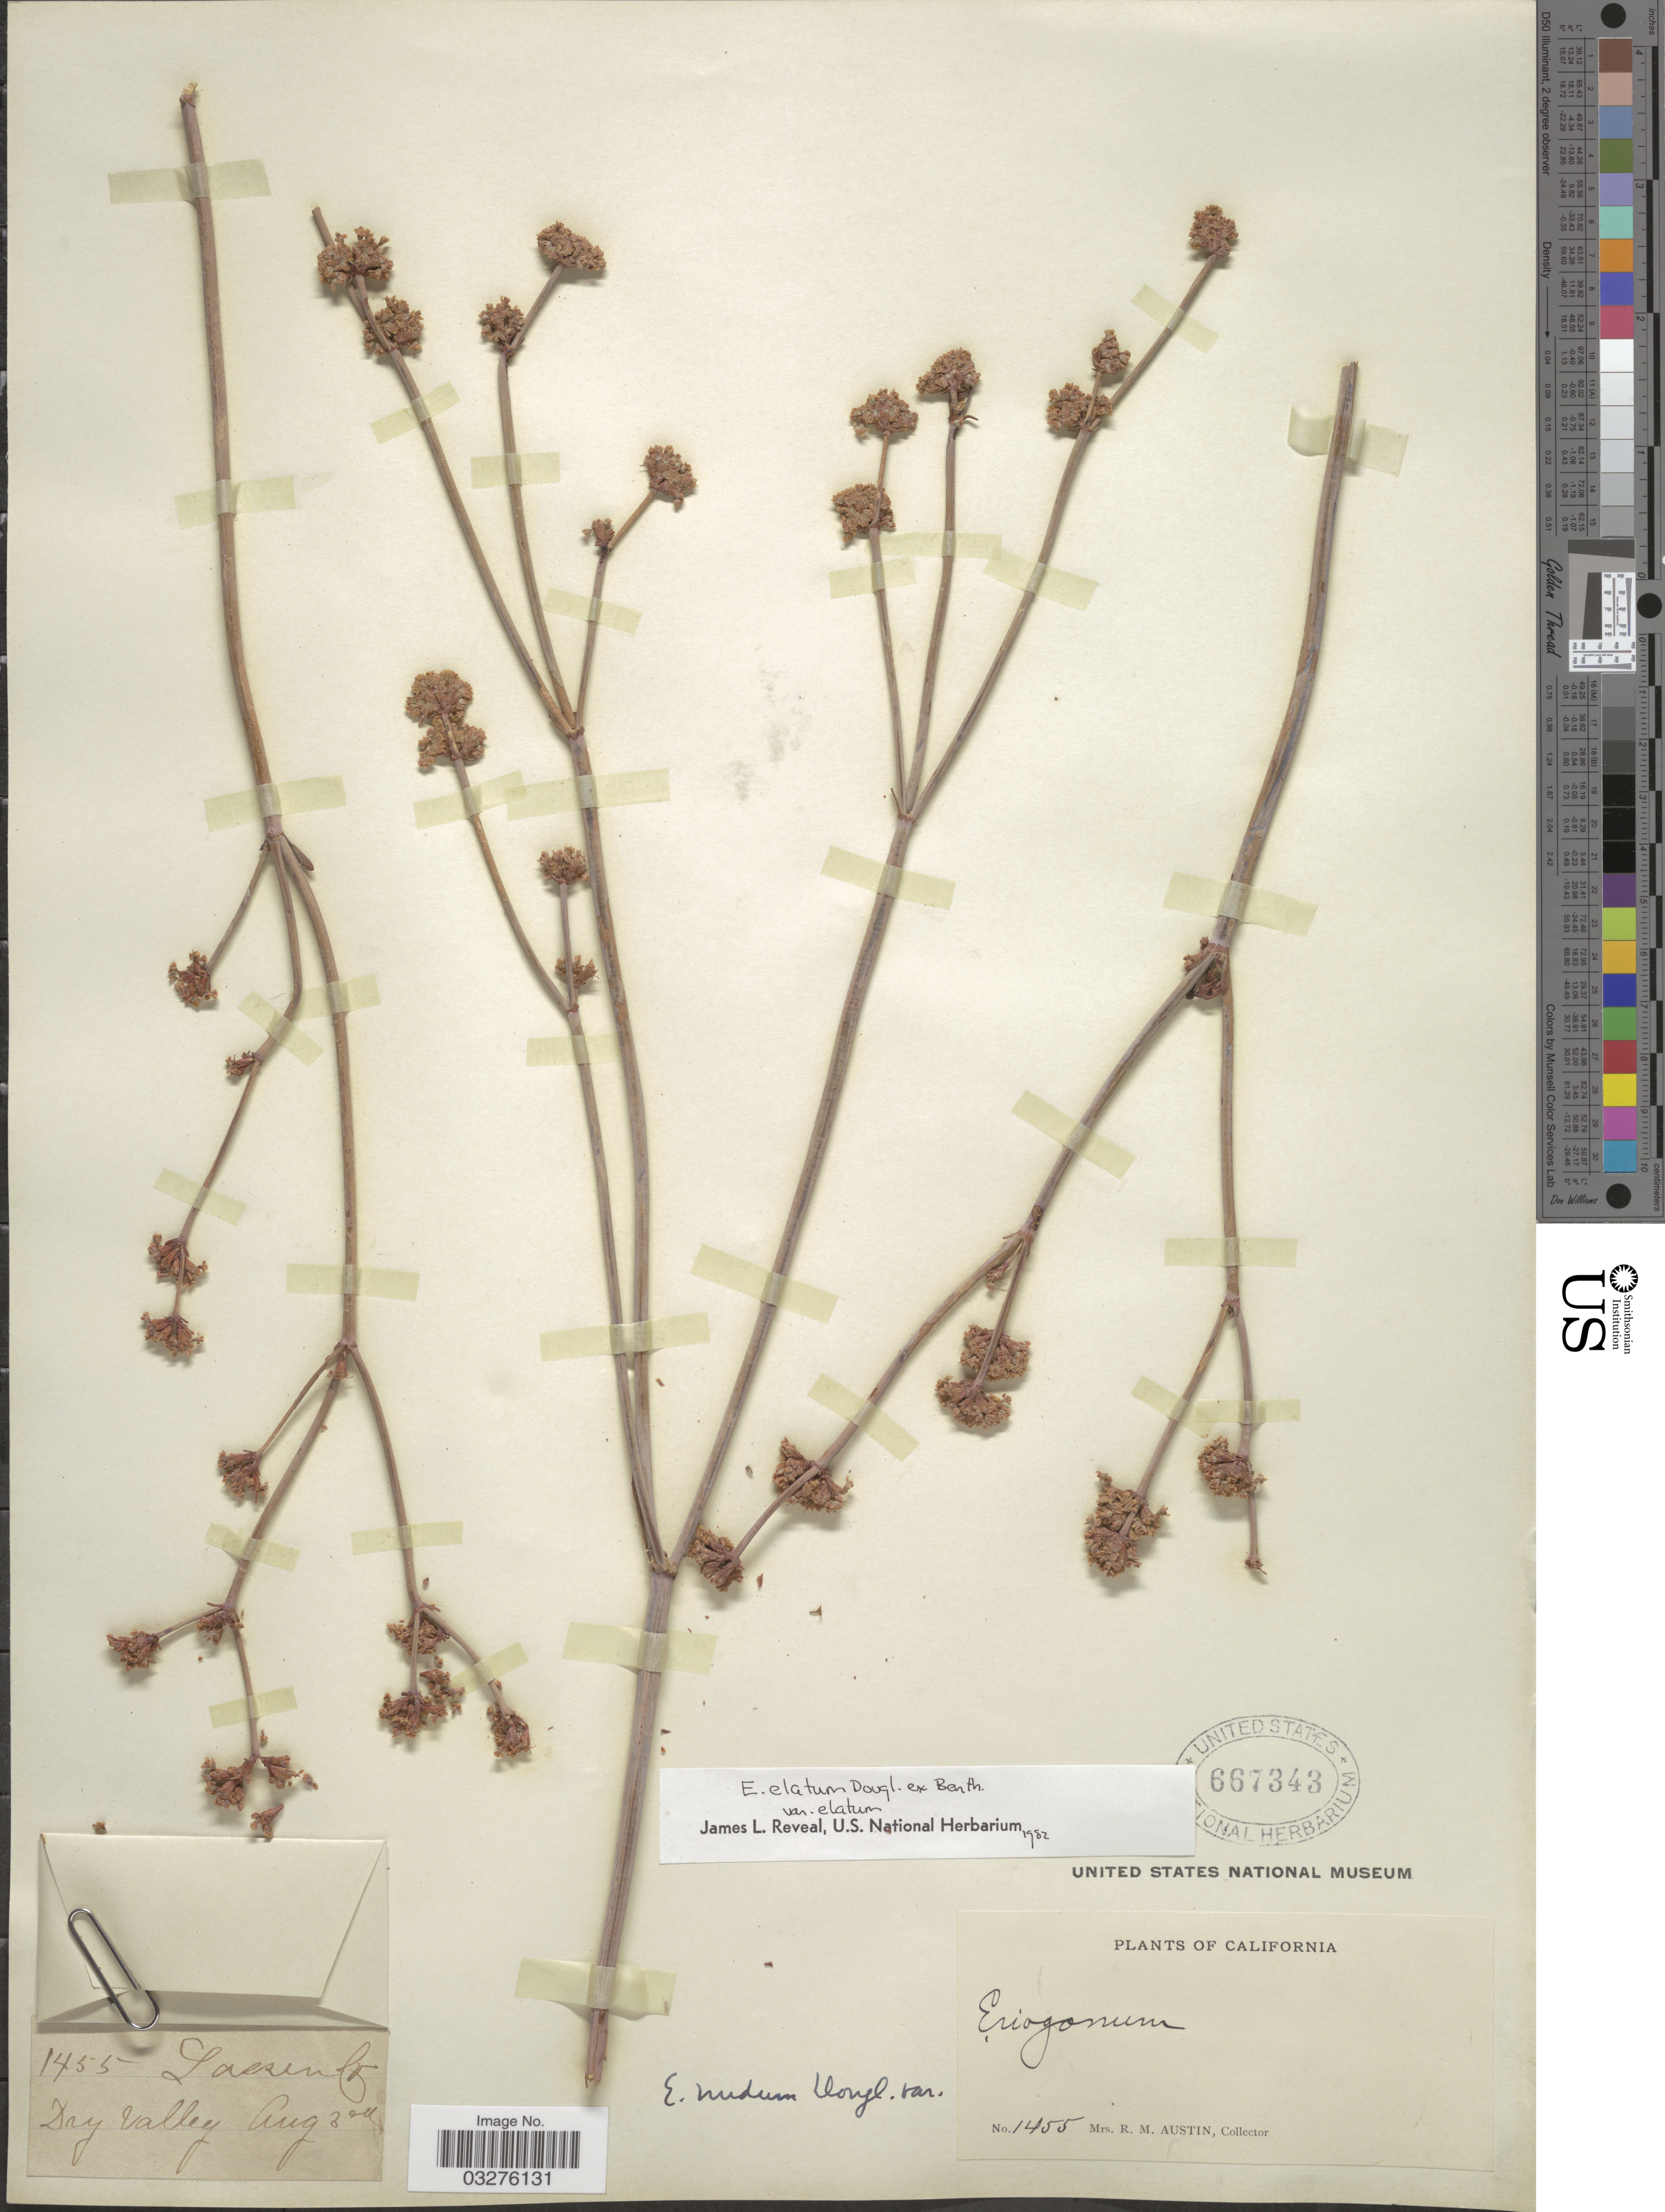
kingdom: Plantae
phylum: Tracheophyta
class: Magnoliopsida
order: Caryophyllales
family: Polygonaceae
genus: Eriogonum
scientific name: Eriogonum elatum var. elatum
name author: Douglas ex Benth.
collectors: R. Austin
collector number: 1455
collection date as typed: Transcribed d/m/y: 3/8/24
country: United States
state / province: California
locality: Dry valley.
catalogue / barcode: US 667343